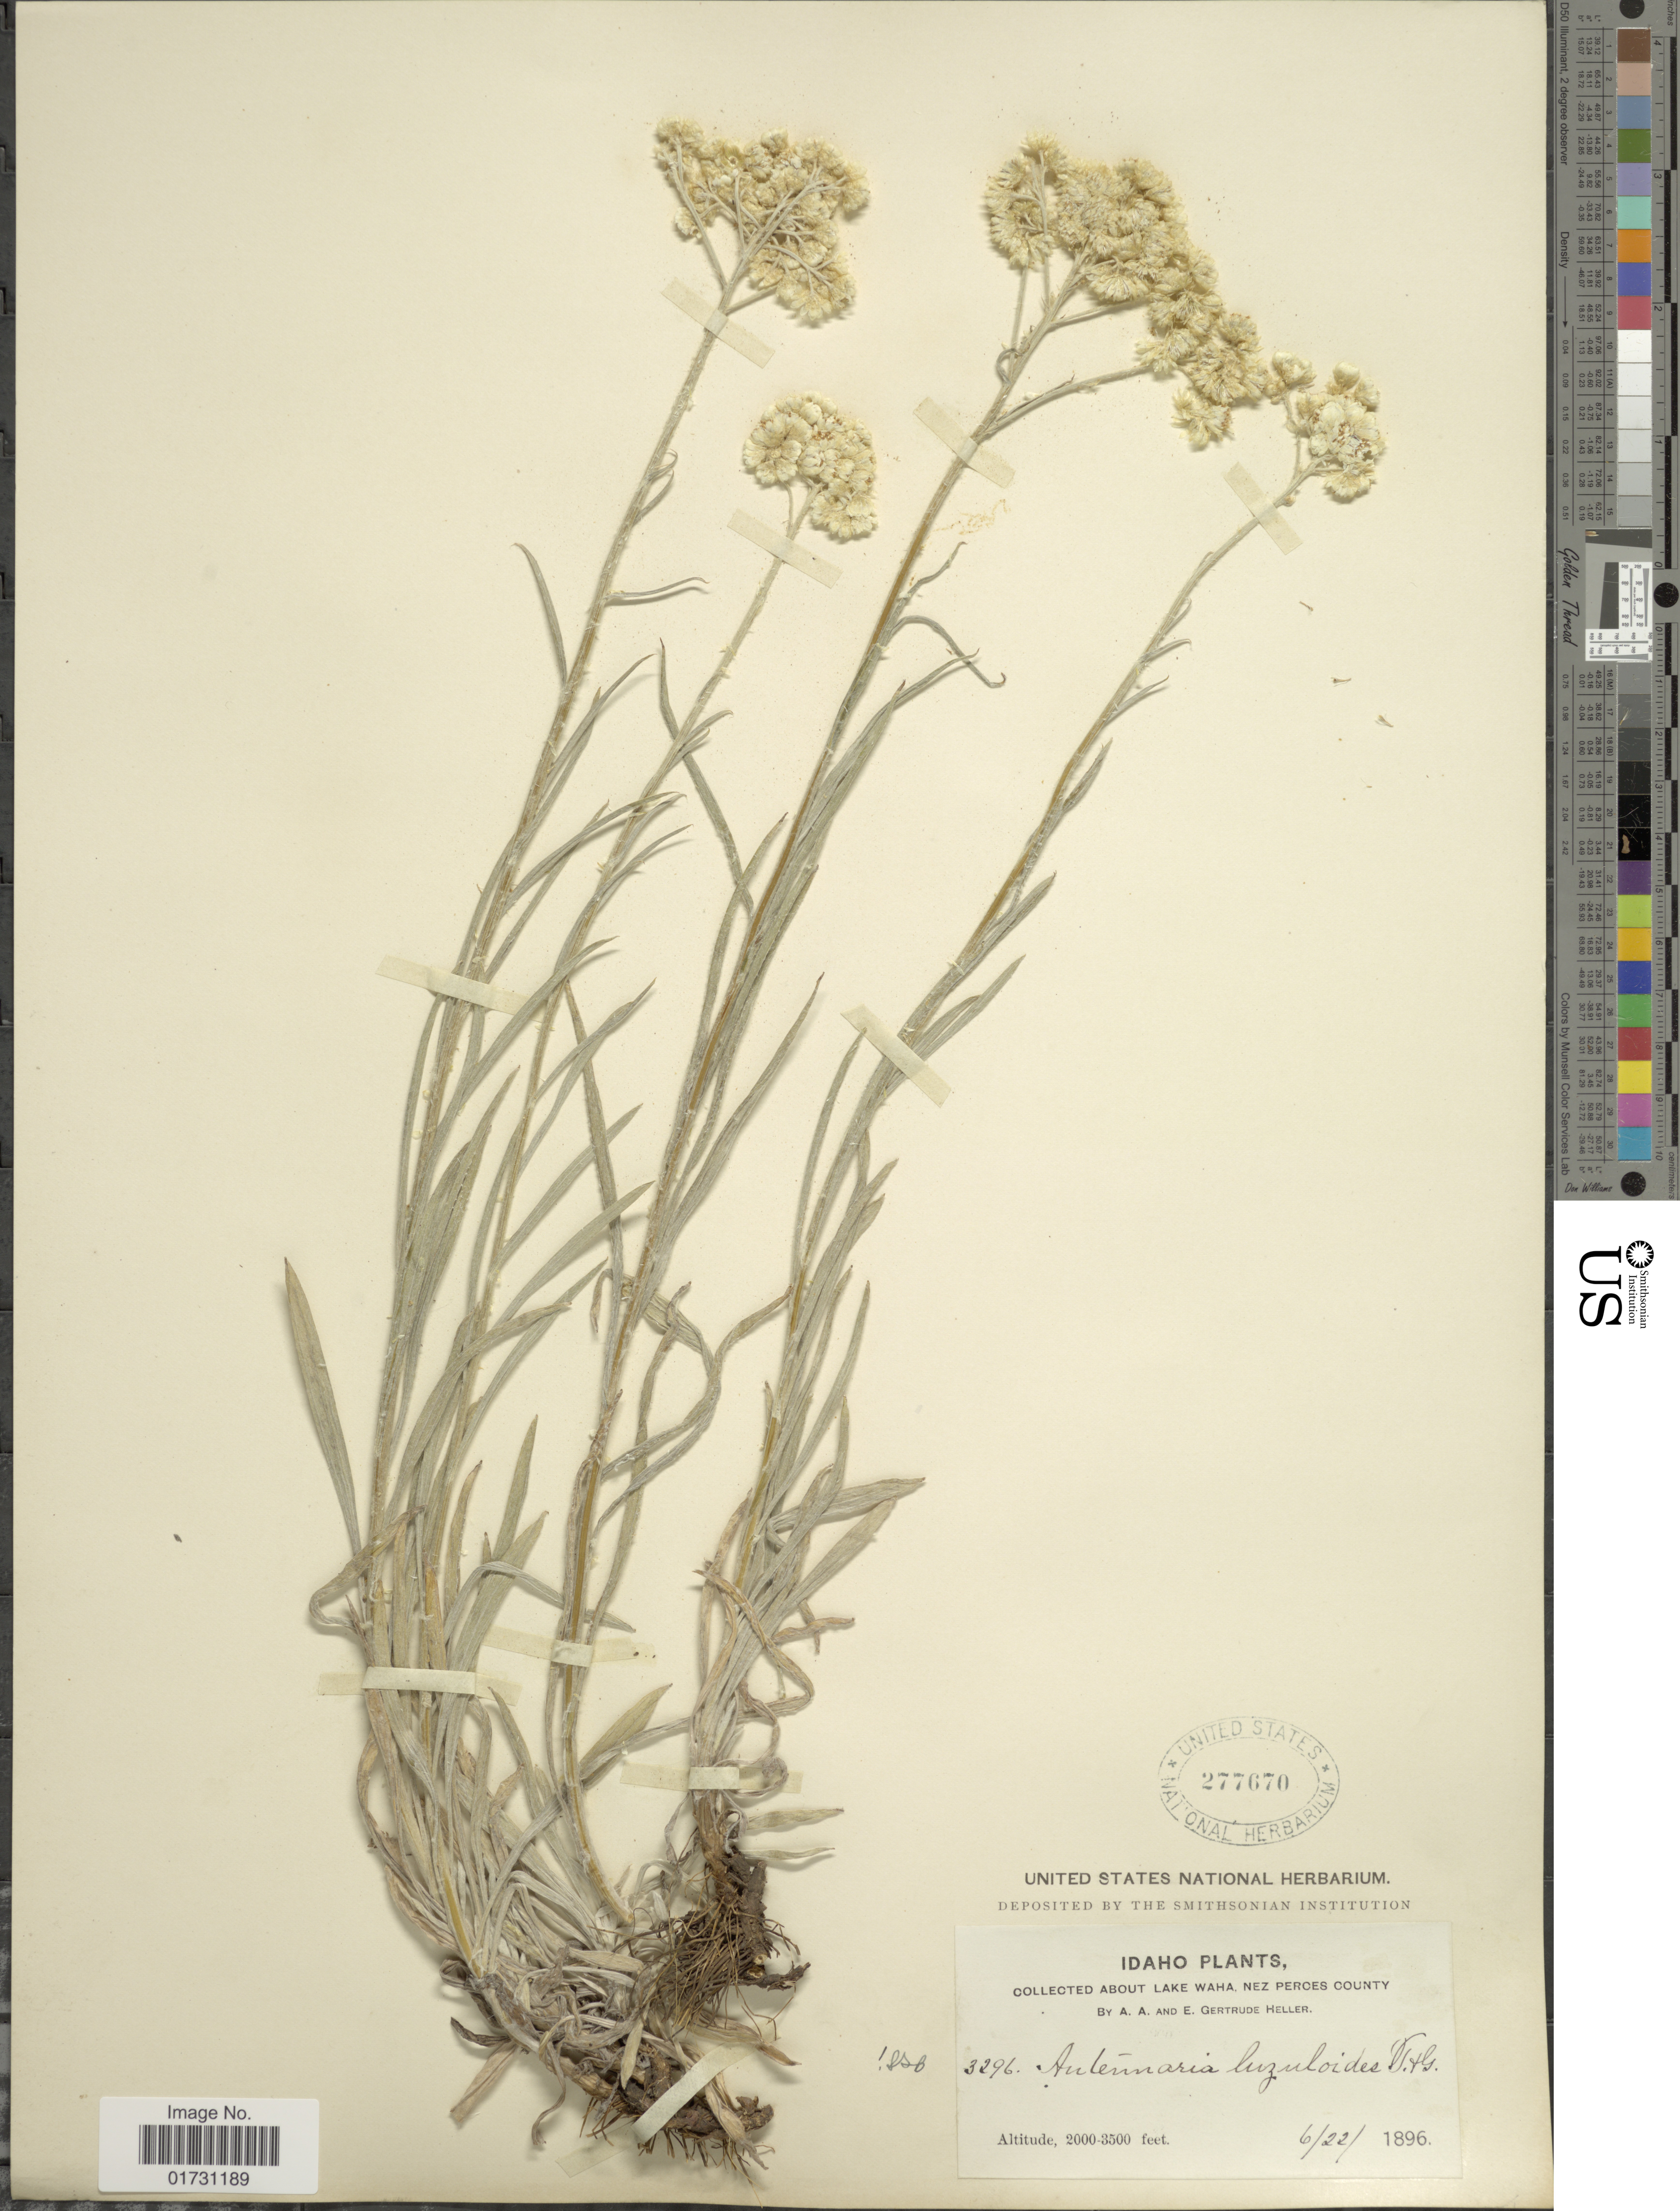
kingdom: Plantae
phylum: Tracheophyta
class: Magnoliopsida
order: Asterales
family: Asteraceae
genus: Antennaria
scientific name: Antennaria luzuloides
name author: Torr. & A. Gray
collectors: A. A. Heller & E. G. Heller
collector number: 3296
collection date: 1896-06-22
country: United States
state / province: Idaho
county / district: Nez Perce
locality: About Lake Waha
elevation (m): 610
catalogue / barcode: US 277670